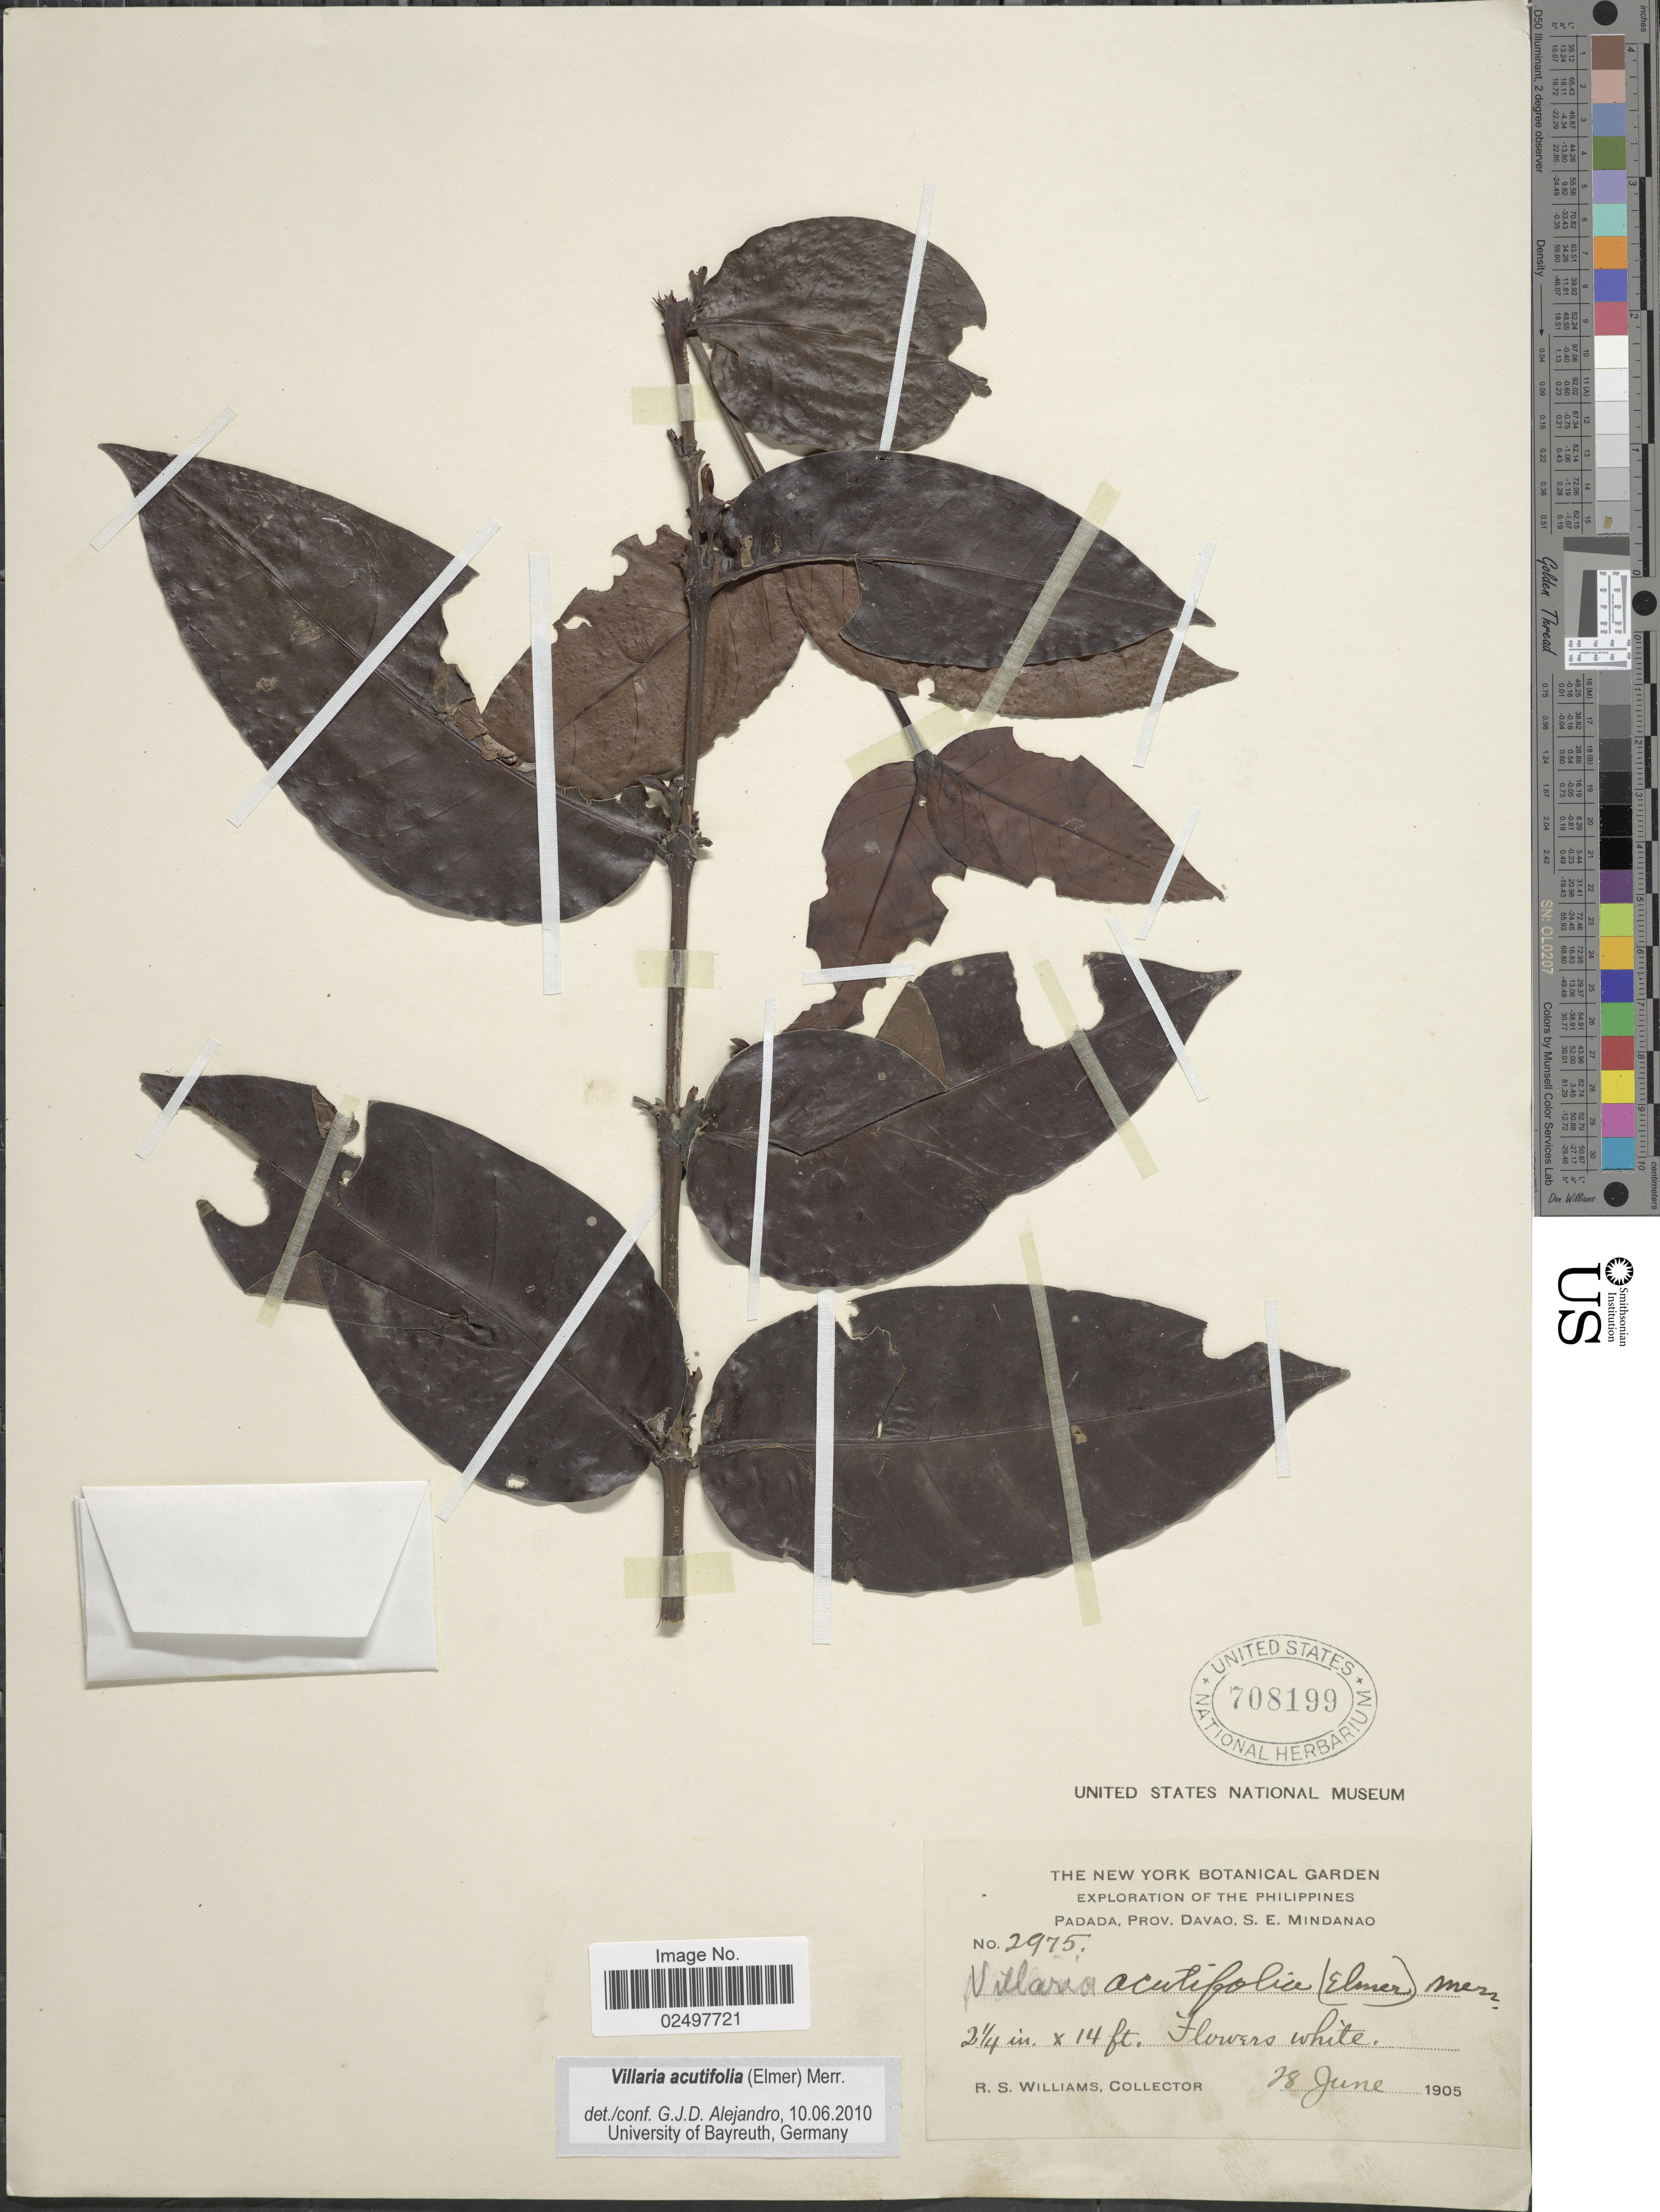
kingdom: Plantae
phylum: Tracheophyta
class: Magnoliopsida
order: Gentianales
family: Rubiaceae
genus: Villaria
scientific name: Villaria acutifolia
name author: (Elmer) Merr.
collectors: R. S. Williams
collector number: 2975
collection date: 1905-06-28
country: Philippines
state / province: Davao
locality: Padada, Prov. Davao, S. E. Mindanao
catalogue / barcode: US 708199